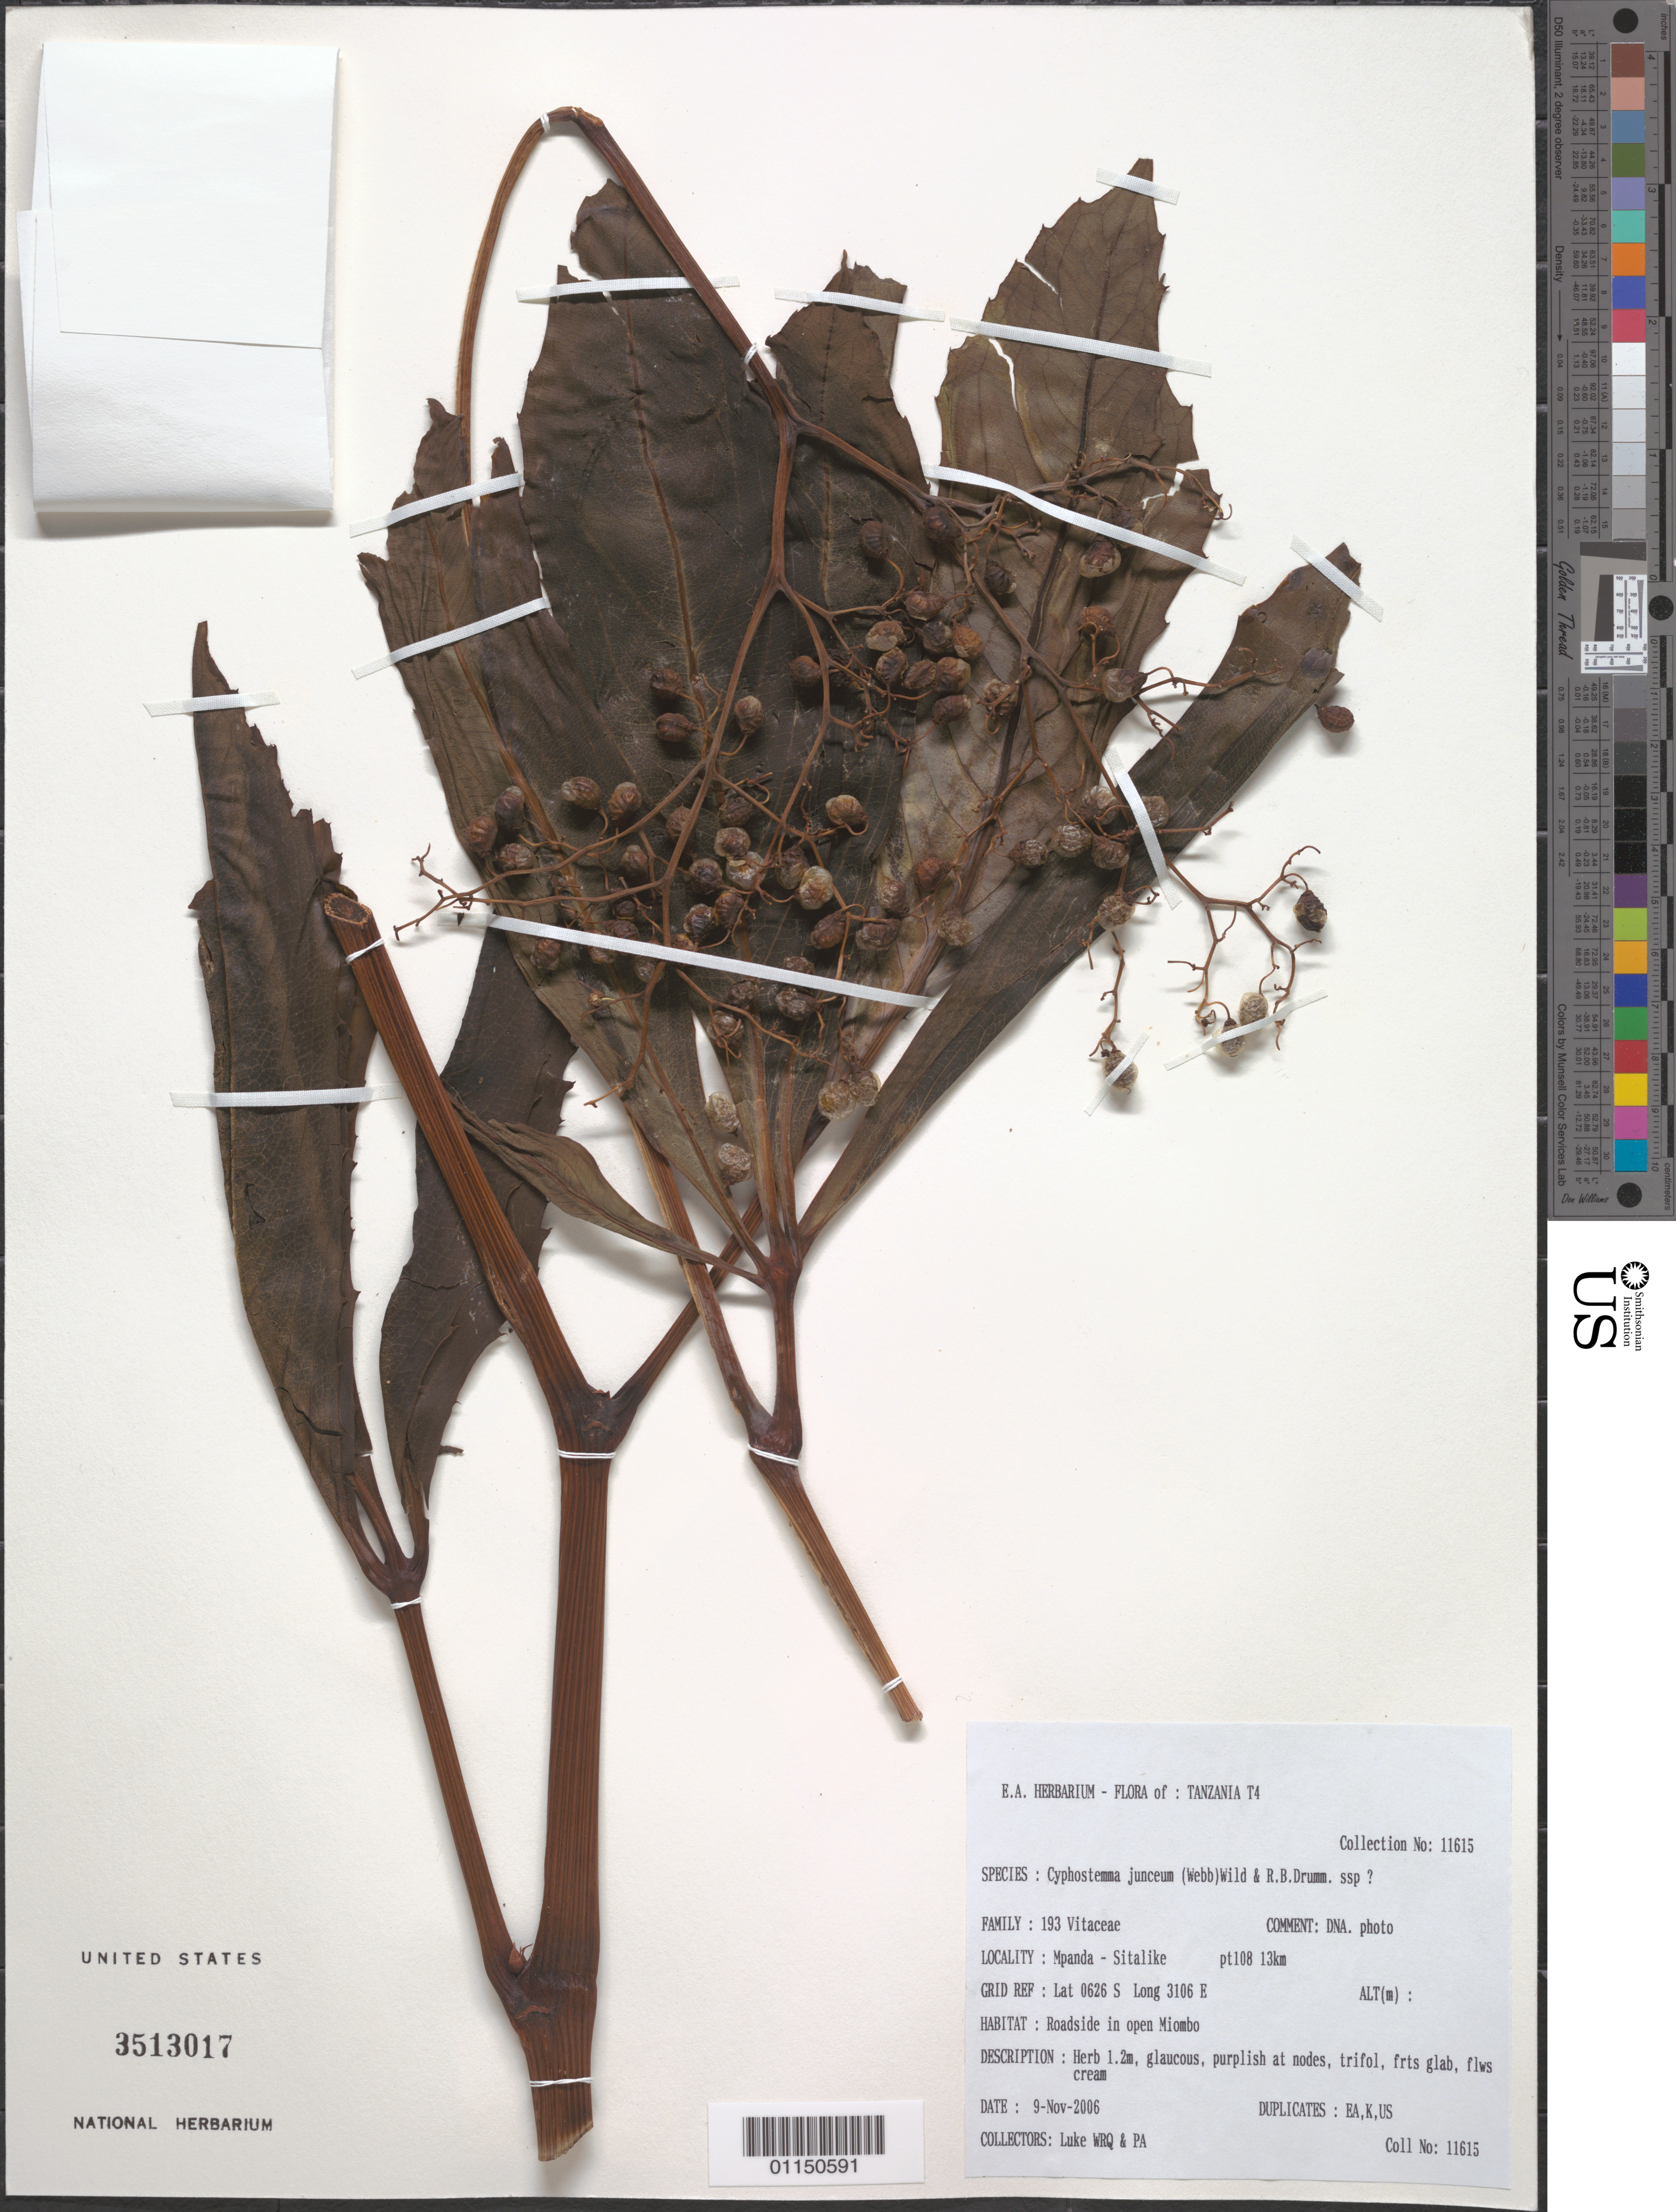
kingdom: Plantae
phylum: Tracheophyta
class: Magnoliopsida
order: Vitales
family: Vitaceae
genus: Cyphostemma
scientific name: Cyphostemma junceum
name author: (Webb) Desc. et al.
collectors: Q. Luke & P. Luke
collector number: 11615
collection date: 2006-11-09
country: Tanzania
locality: Mpanda - Sitalike. Pt108. 13 km.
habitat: Roadside in open Miombo. Herb.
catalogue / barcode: US 3513017